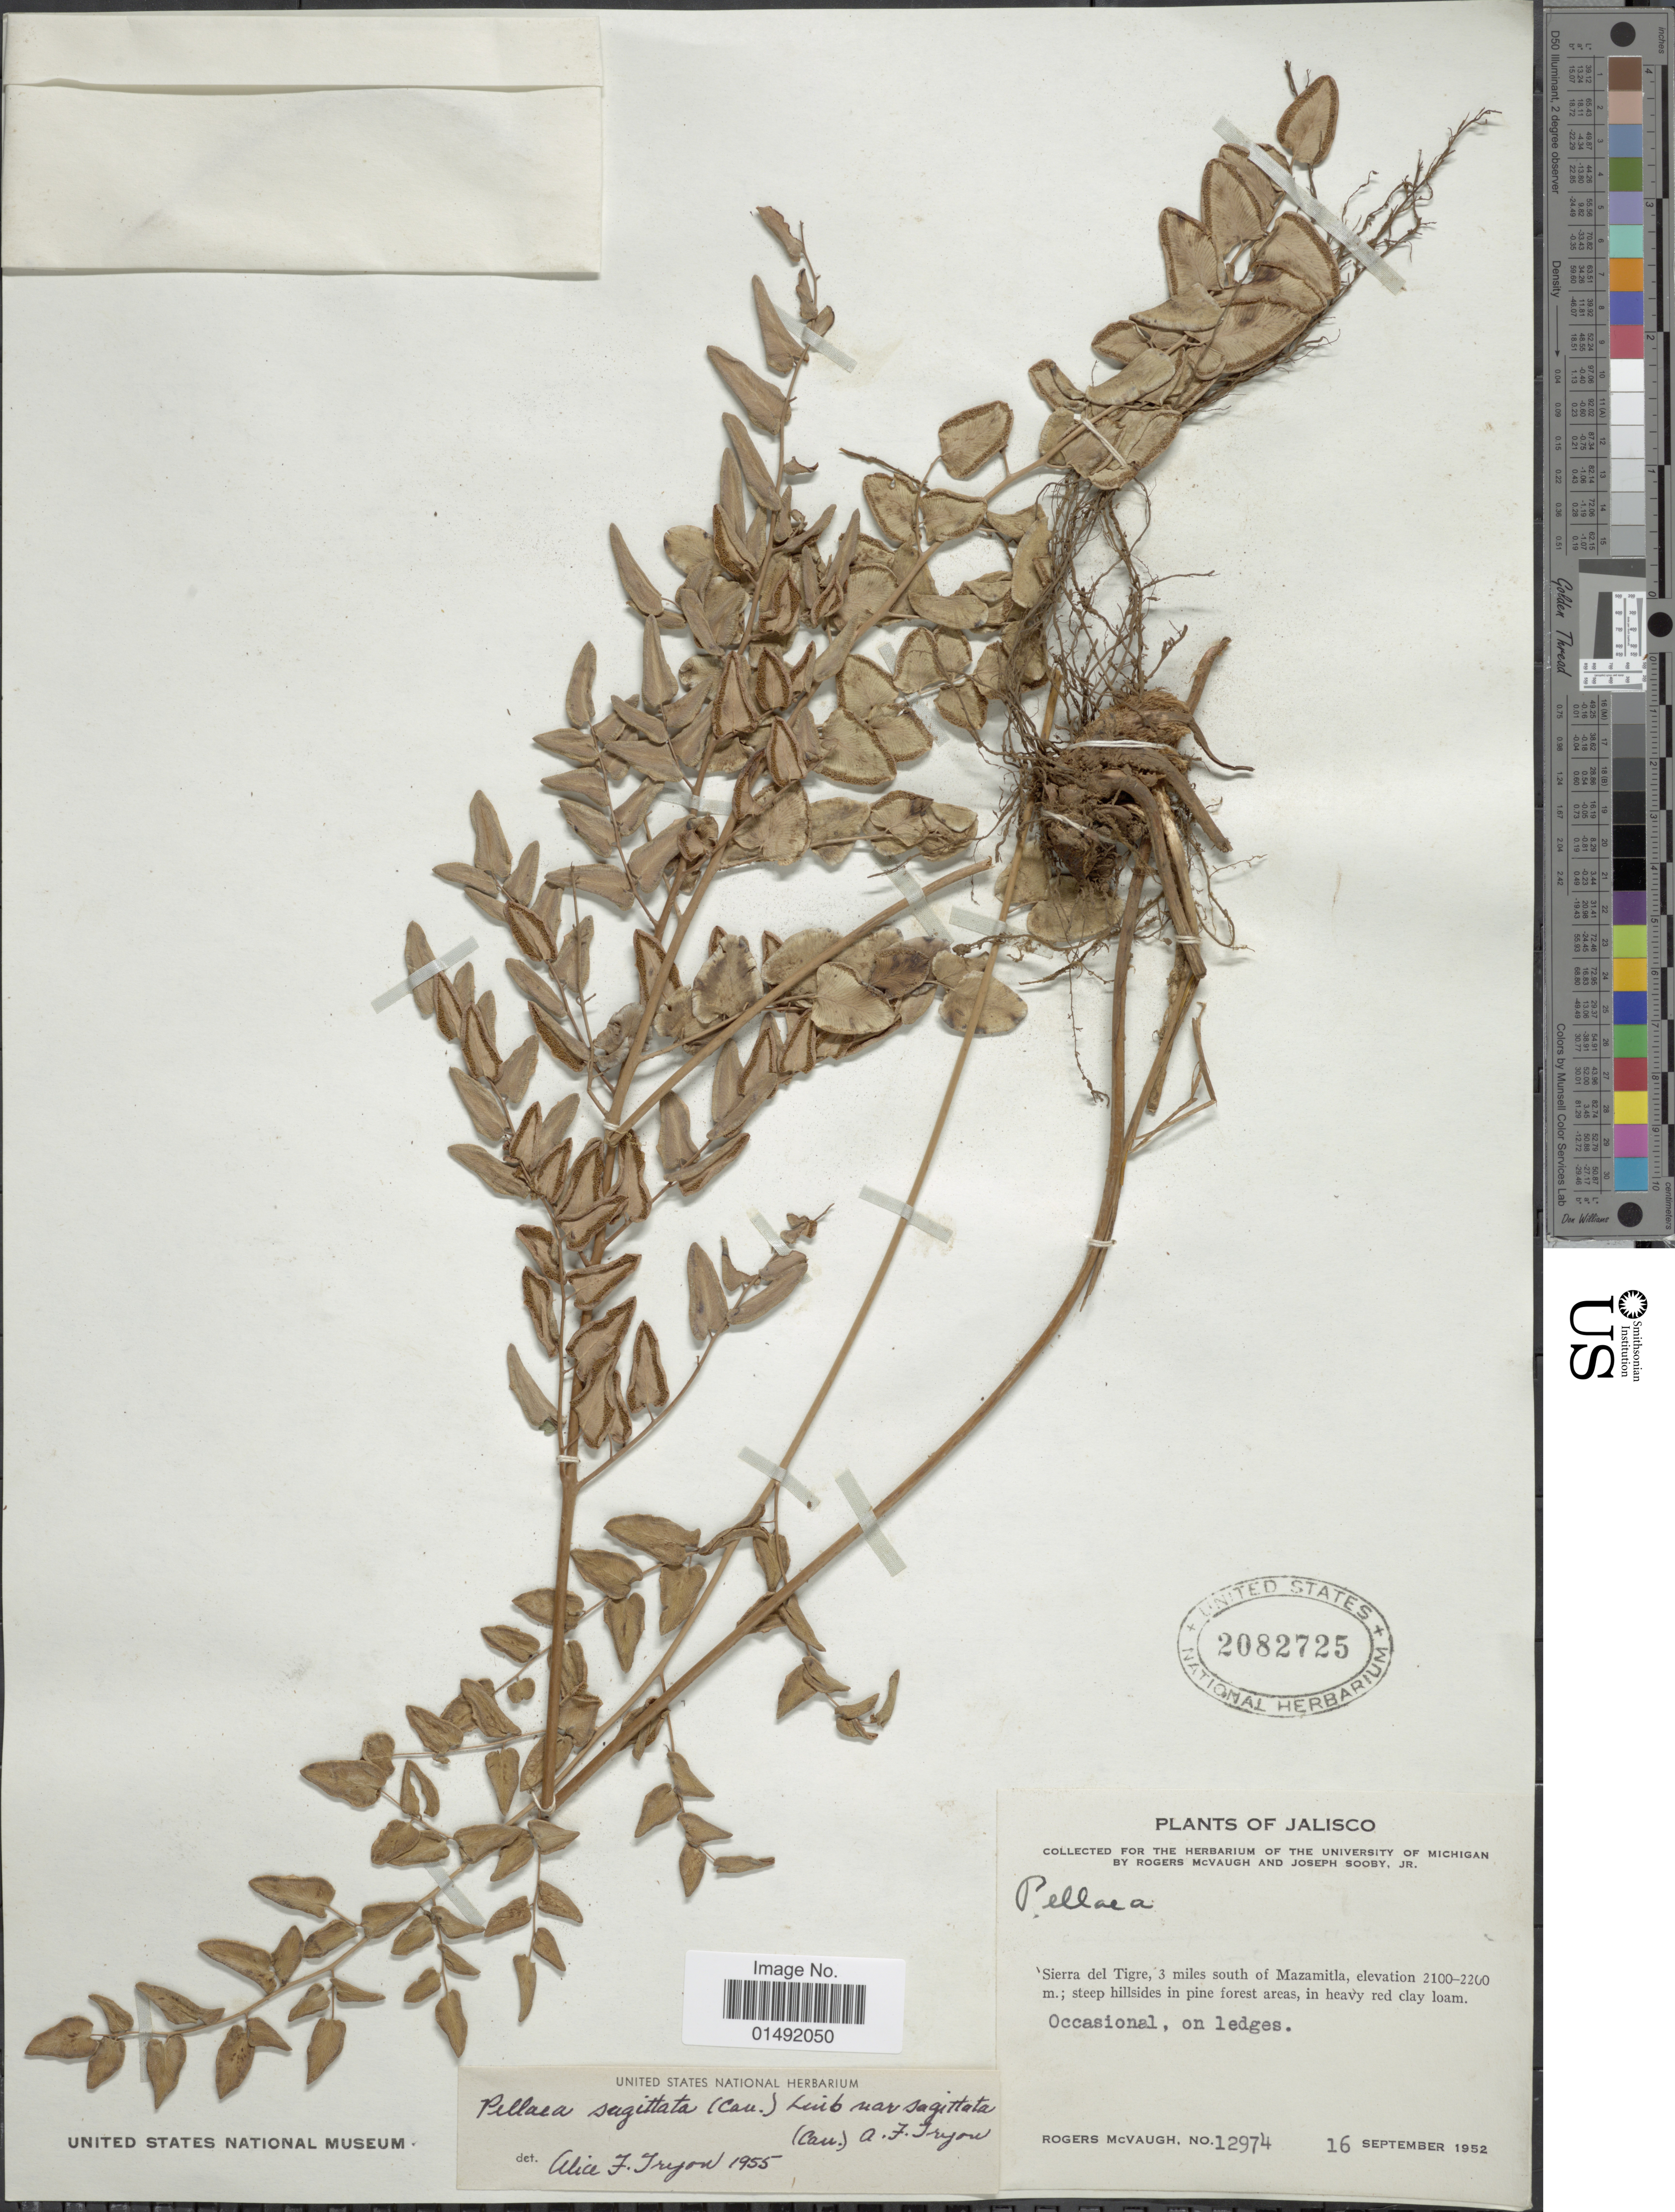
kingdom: Plantae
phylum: Tracheophyta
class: Polypodiopsida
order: Polypodiales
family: Pteridaceae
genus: Pellaea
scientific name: Pellaea sagittata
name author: (Cav.) Link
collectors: R. McVaugh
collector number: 12974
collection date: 1952-09-16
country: Mexico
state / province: Jalisco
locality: Sierra del Tigre, 3 miles south of Mazamitla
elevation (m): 2100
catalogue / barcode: US 2082725